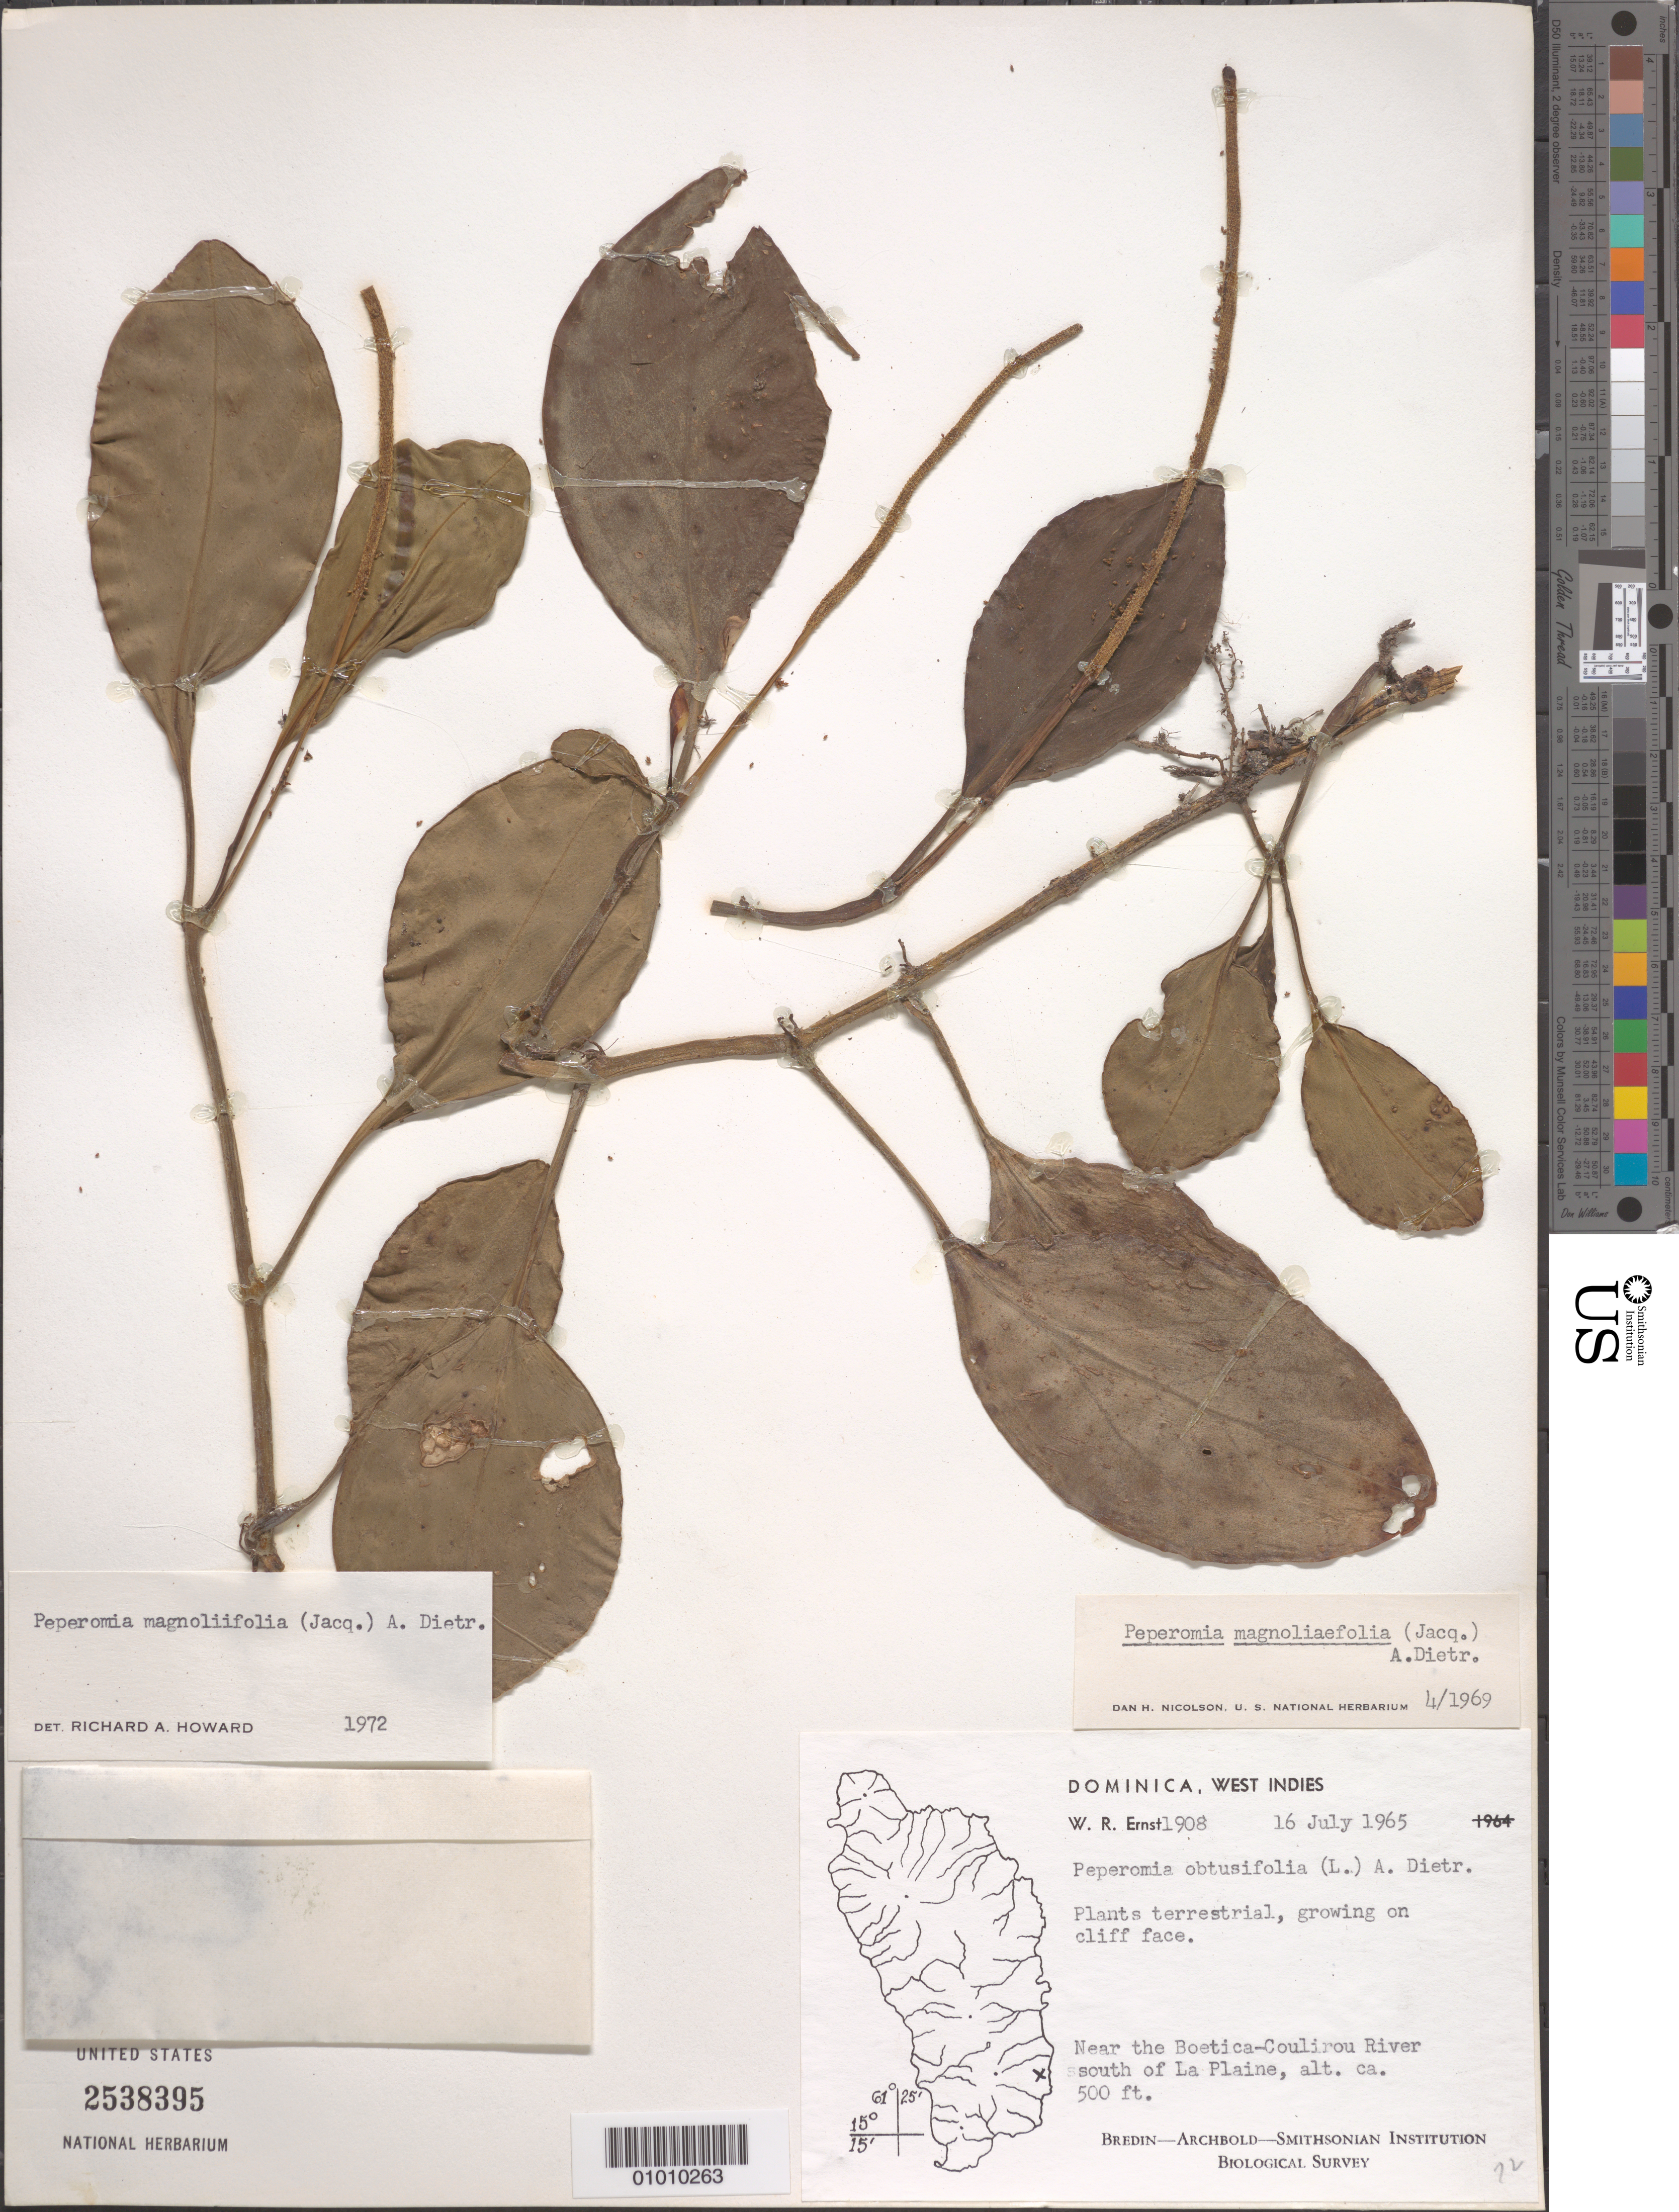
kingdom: Plantae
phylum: Tracheophyta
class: Magnoliopsida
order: Piperales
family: Piperaceae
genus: Peperomia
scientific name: Peperomia magnoliifolia var. magnoliifolia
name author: (Jacq.) A. Dietr.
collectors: W. R. Ernst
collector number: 1908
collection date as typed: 16 Jul 1965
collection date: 1965-07-16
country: Dominica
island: Dominica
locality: Near the Boetica-Coulirou River S of La Plaine.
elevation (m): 152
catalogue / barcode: US 2538395